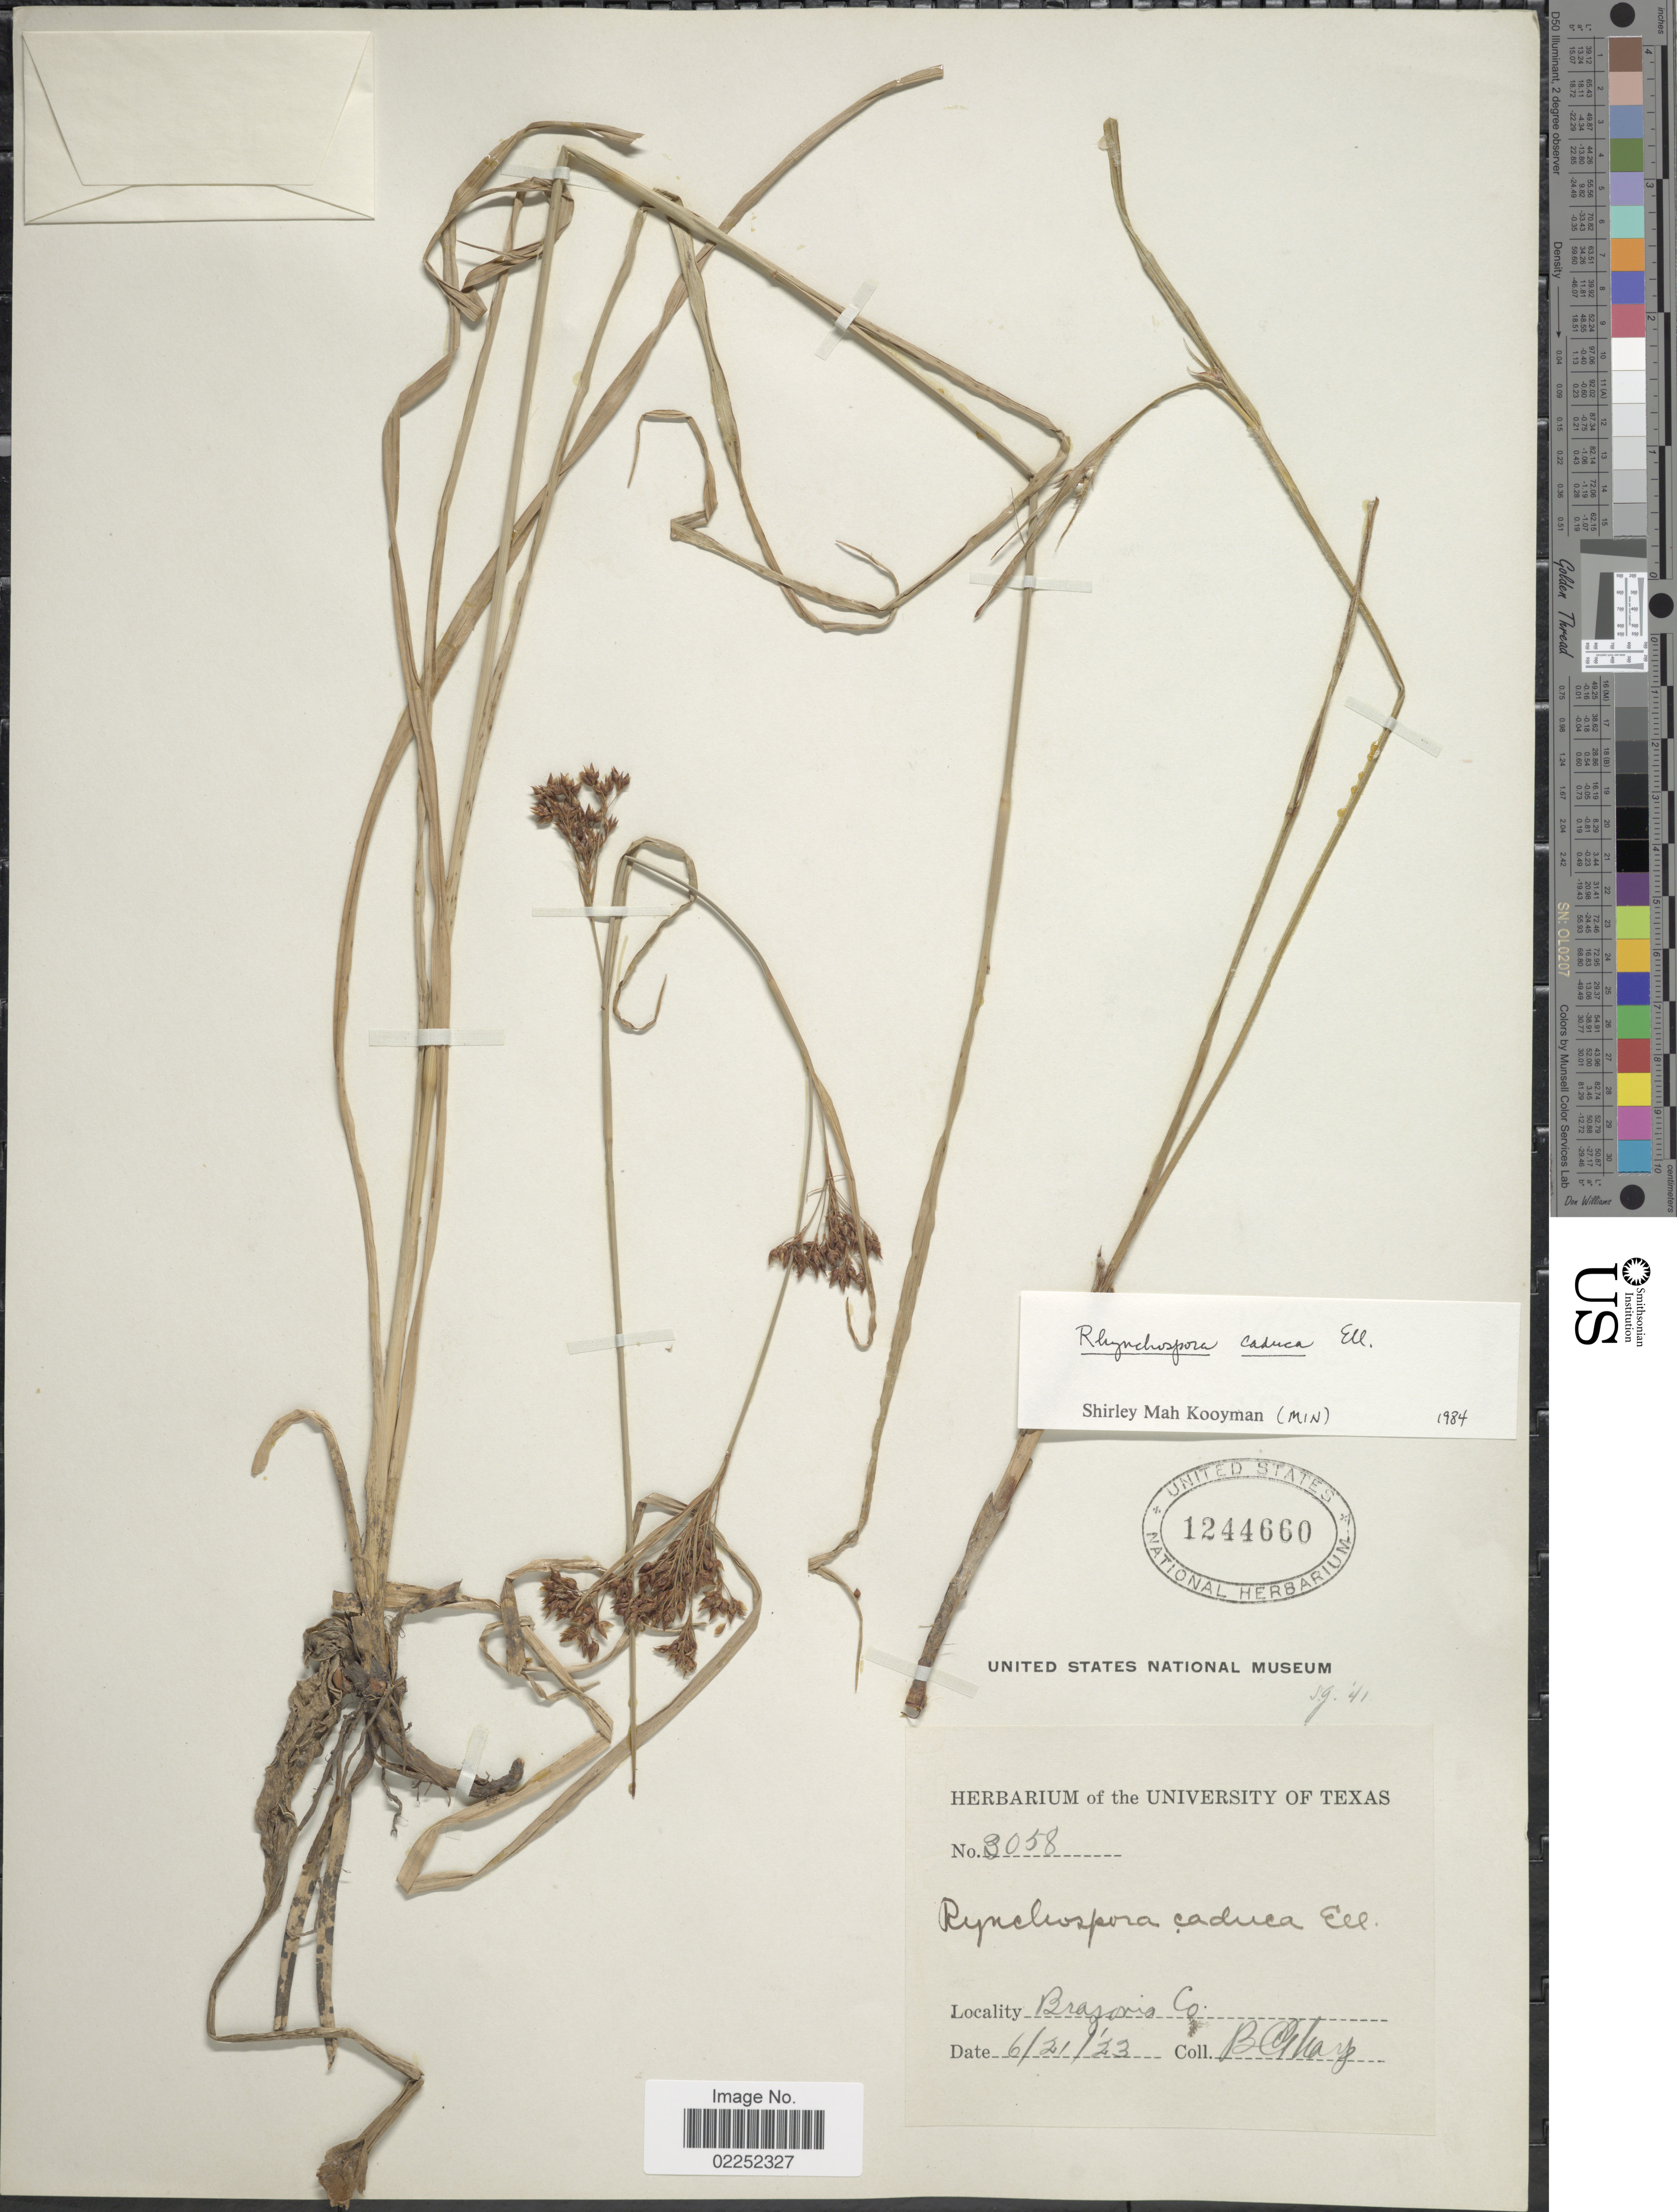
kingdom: Plantae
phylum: Tracheophyta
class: Liliopsida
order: Poales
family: Cyperaceae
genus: Rhynchospora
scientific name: Rhynchospora caduca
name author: Elliott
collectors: B. C. Tharp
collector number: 3058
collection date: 1923-06-21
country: United States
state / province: Texas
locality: Brazoria Co.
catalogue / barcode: US 1244660